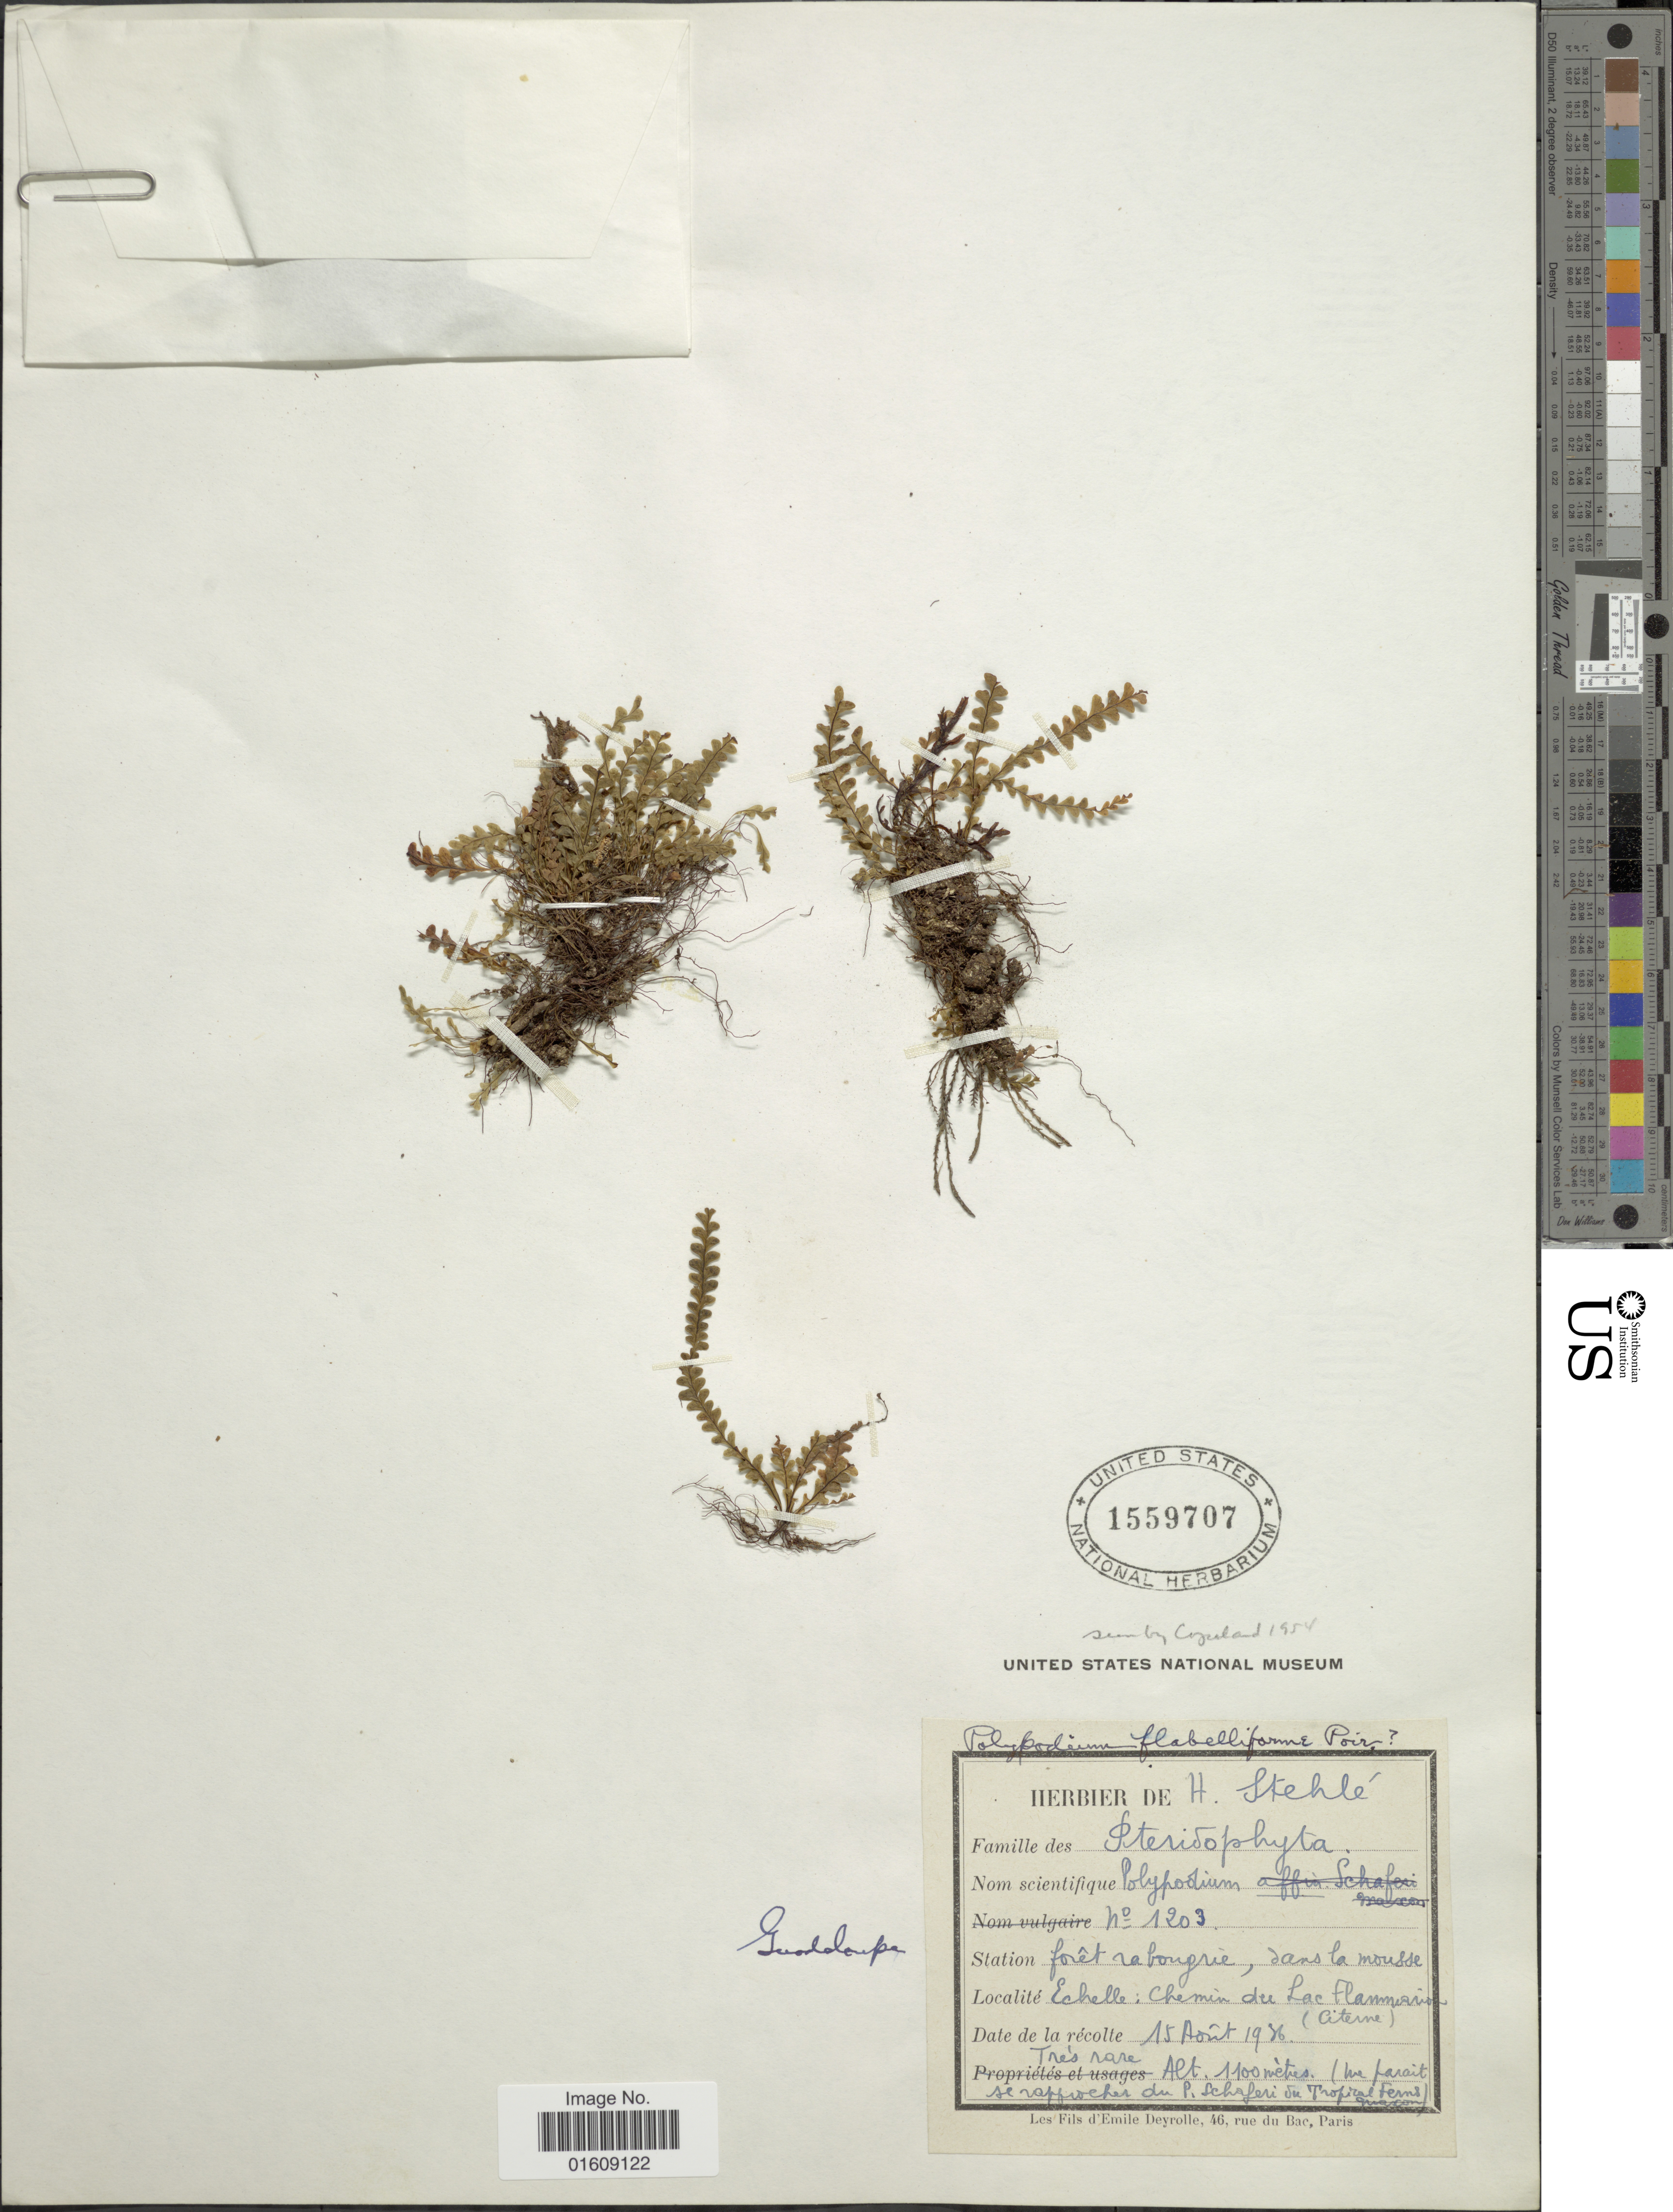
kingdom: Plantae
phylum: Tracheophyta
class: Polypodiopsida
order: Polypodiales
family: Polypodiaceae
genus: Zygophlebia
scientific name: Zygophlebia sectifrons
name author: (Kunze ex Mett.) L.E. Bishop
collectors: ex herb. H. Stehlé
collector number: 1203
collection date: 1936-08-15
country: Guadeloupe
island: Leeward Is.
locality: Echelle, Chemin du Lac Flammarion (Citerne).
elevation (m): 1100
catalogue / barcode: US 1559707